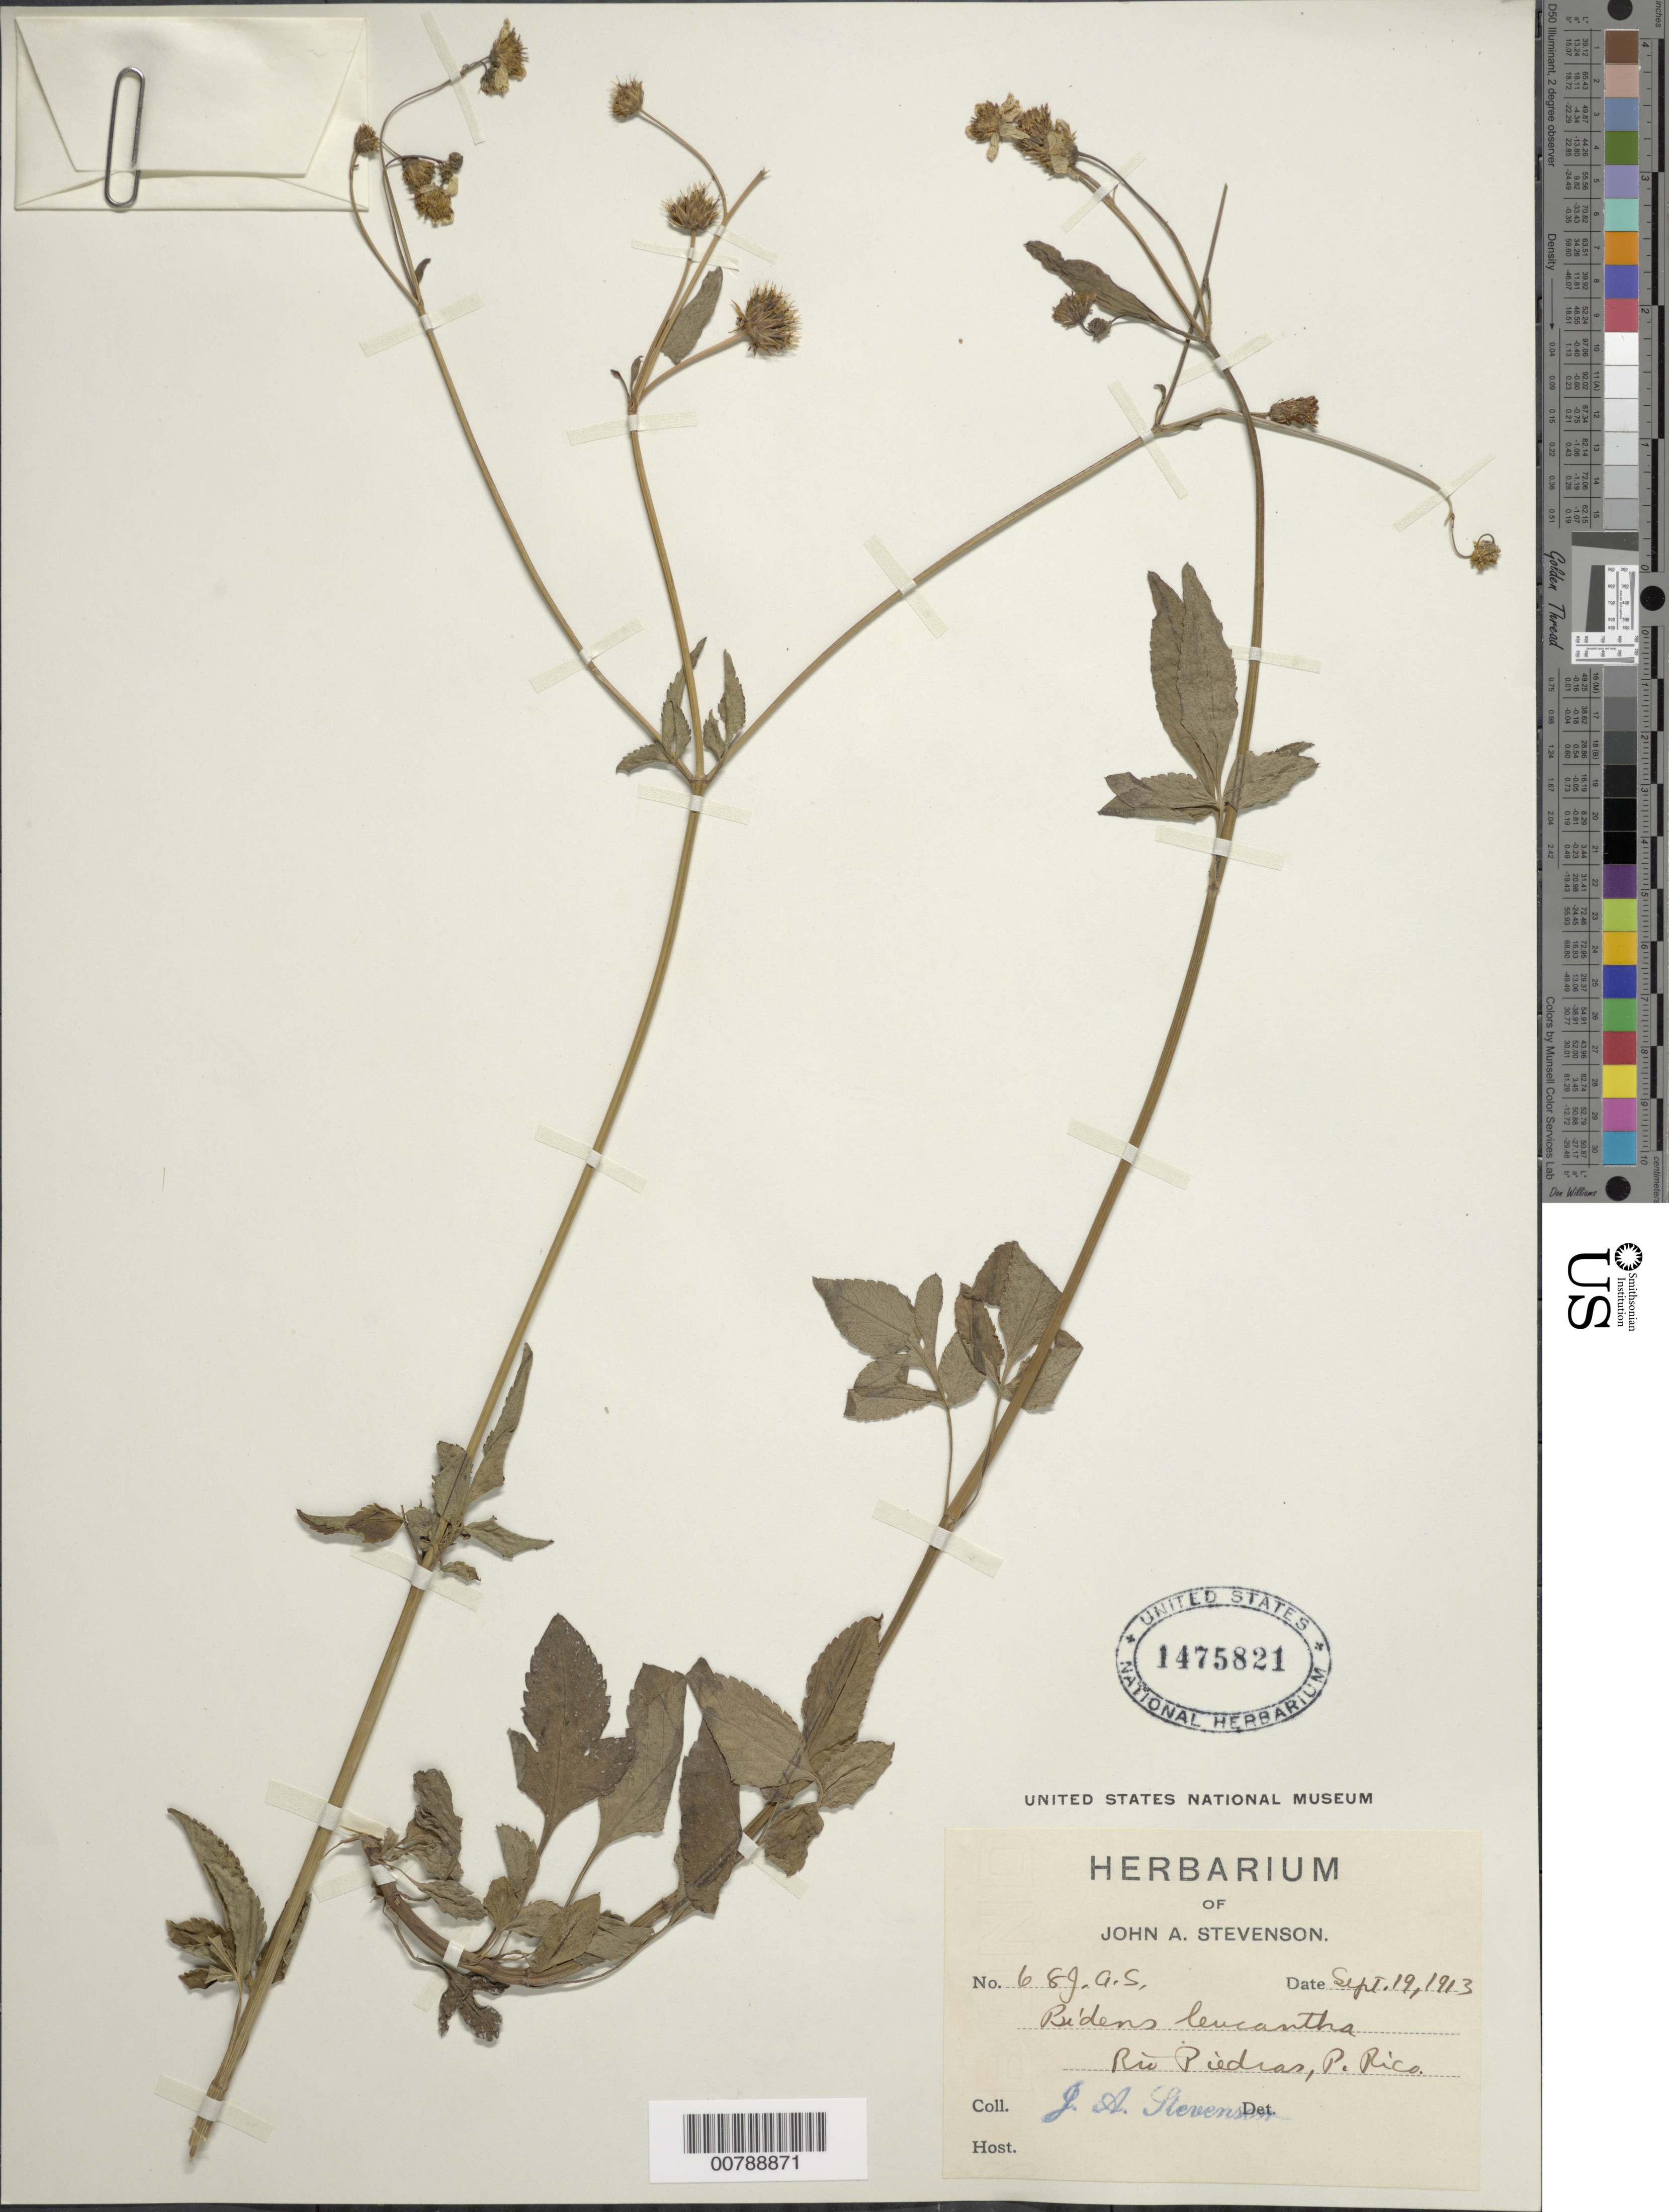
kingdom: Plantae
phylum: Tracheophyta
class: Magnoliopsida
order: Asterales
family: Asteraceae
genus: Bidens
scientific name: Bidens alba var. radiata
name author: (Sch. Bip.) R.E. Ballard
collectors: J. Stevenson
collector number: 68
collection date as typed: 19 Sep 1913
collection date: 1913-09-19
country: Puerto Rico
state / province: San Juan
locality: Río Piedras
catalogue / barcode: US 1475821